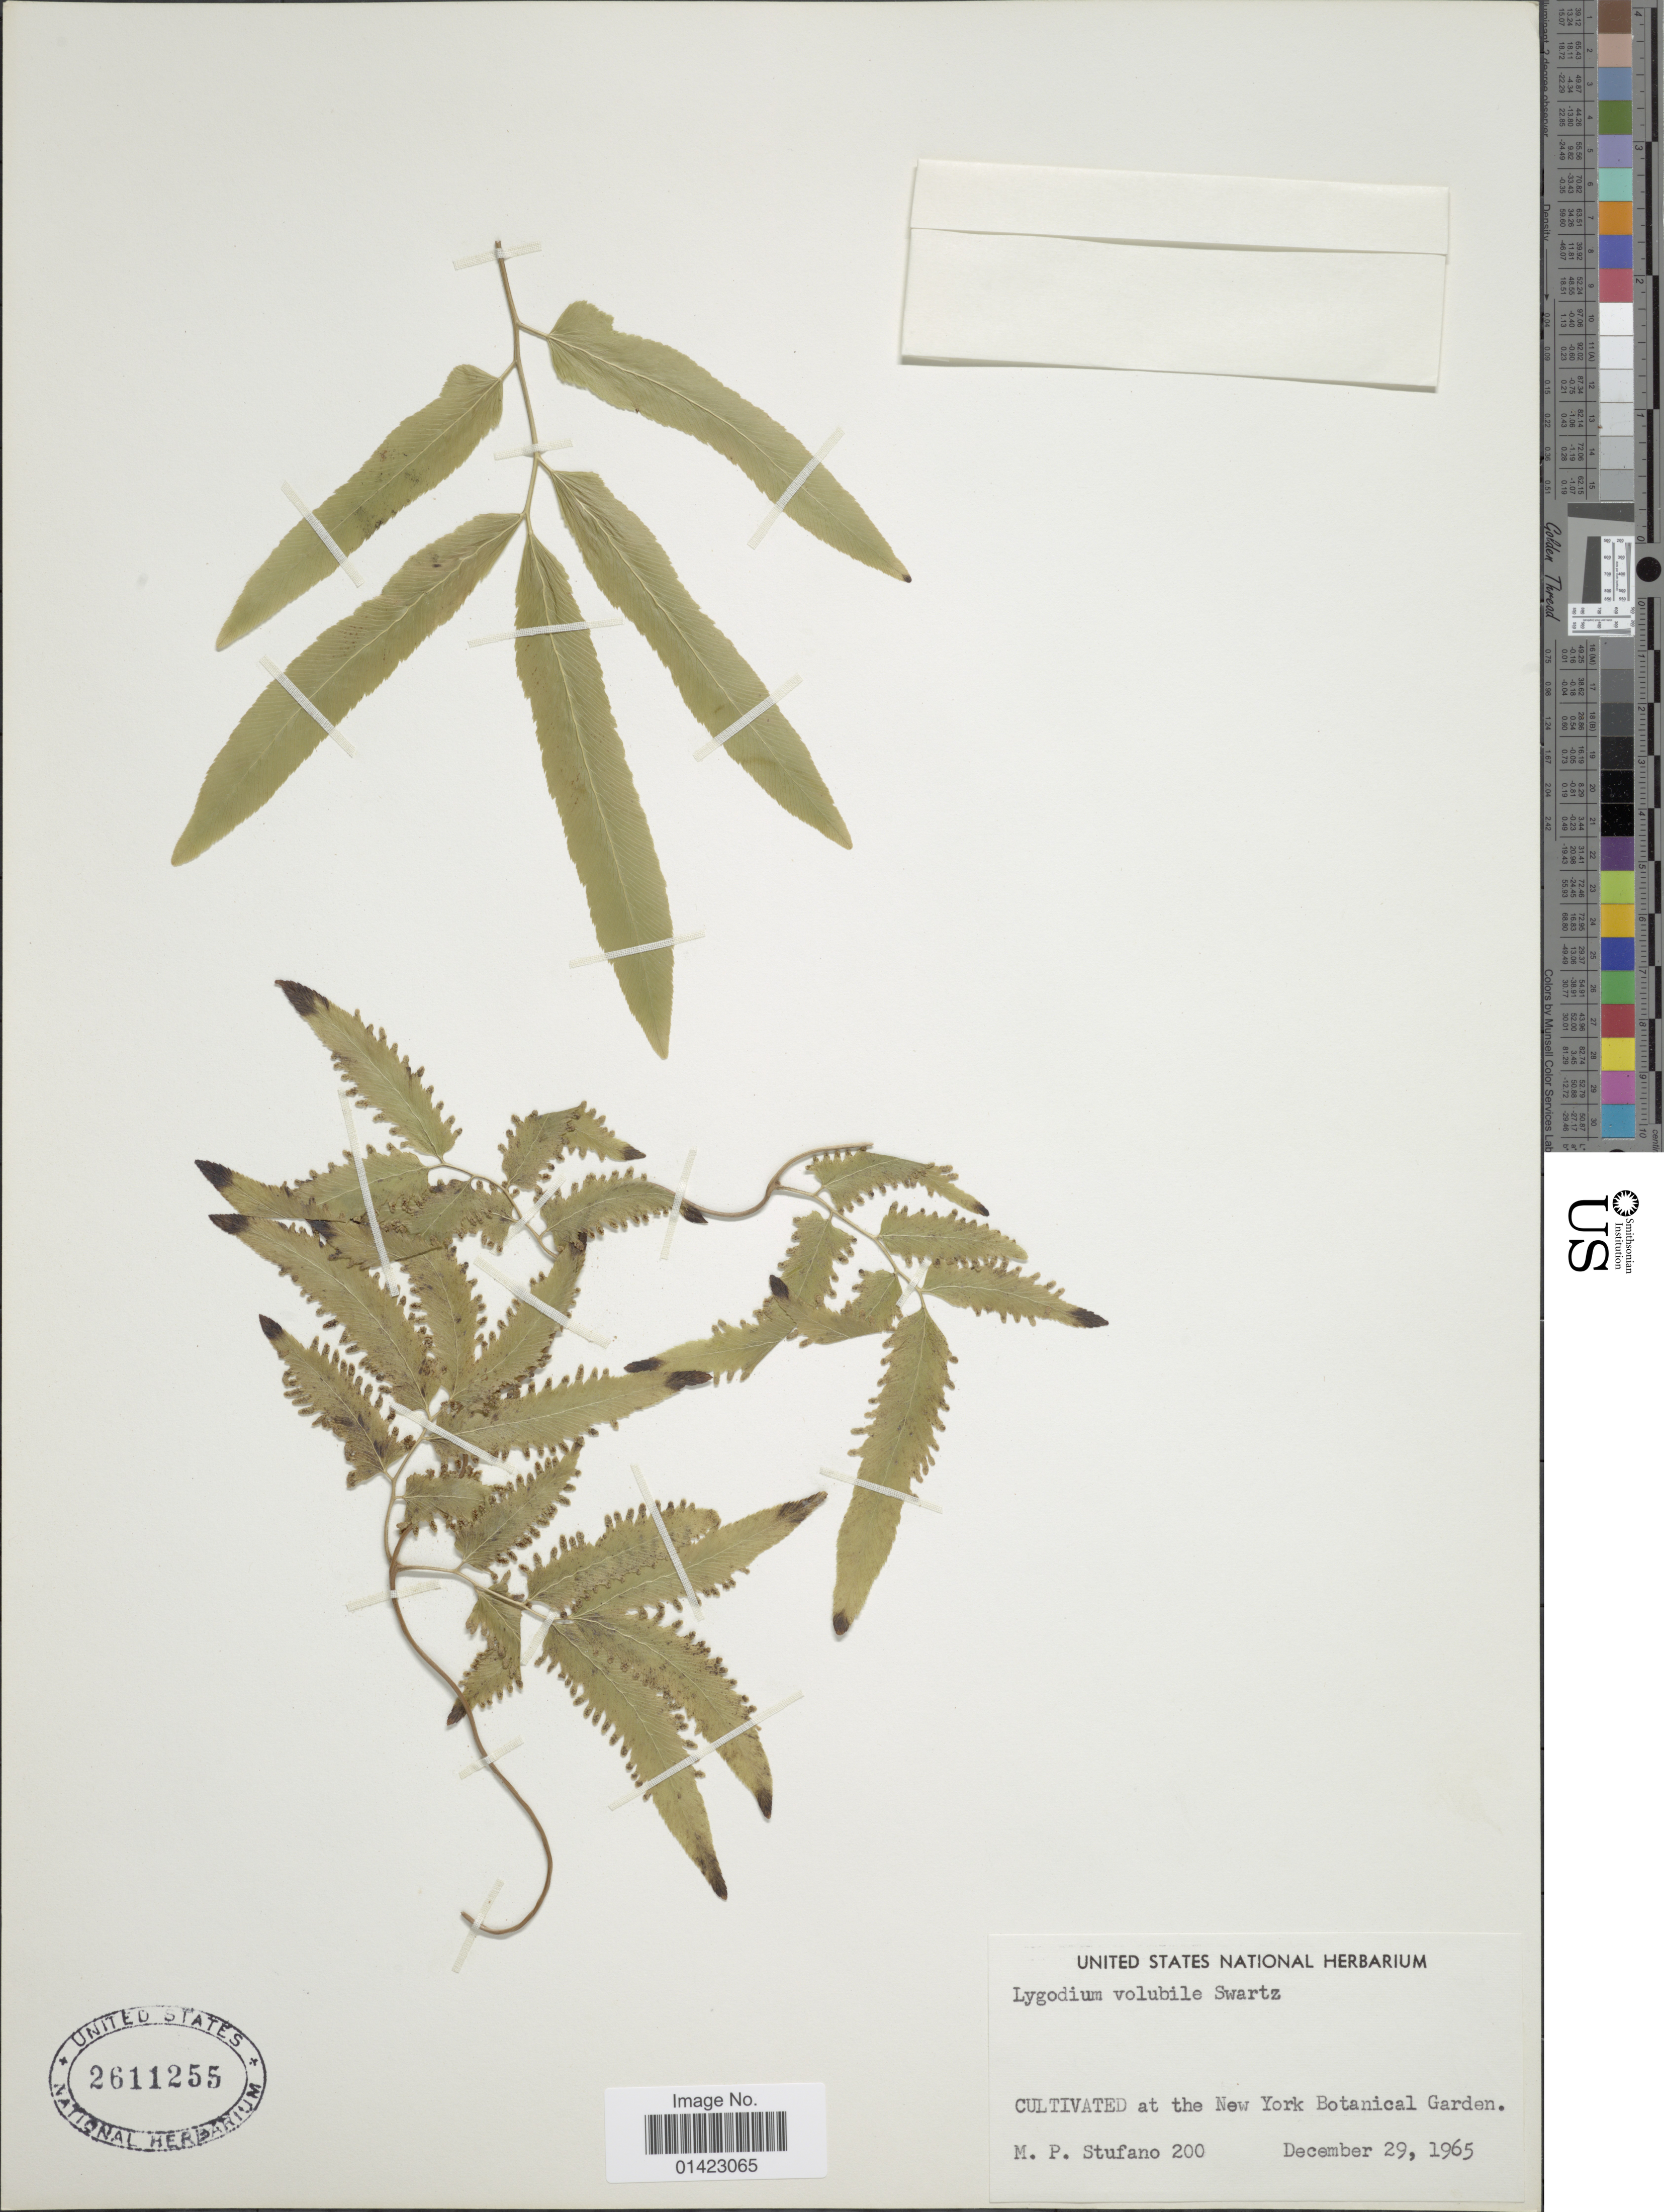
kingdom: Plantae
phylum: Tracheophyta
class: Polypodiopsida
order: Schizaeales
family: Lygodiaceae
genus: Lygodium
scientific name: Lygodium circinnatum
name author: (Burm. f.) Sw.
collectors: M. Stufano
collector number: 200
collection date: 1965-12-29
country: United States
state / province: New York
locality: Cultivated at the New York Botanical Garden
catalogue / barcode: US 2611255